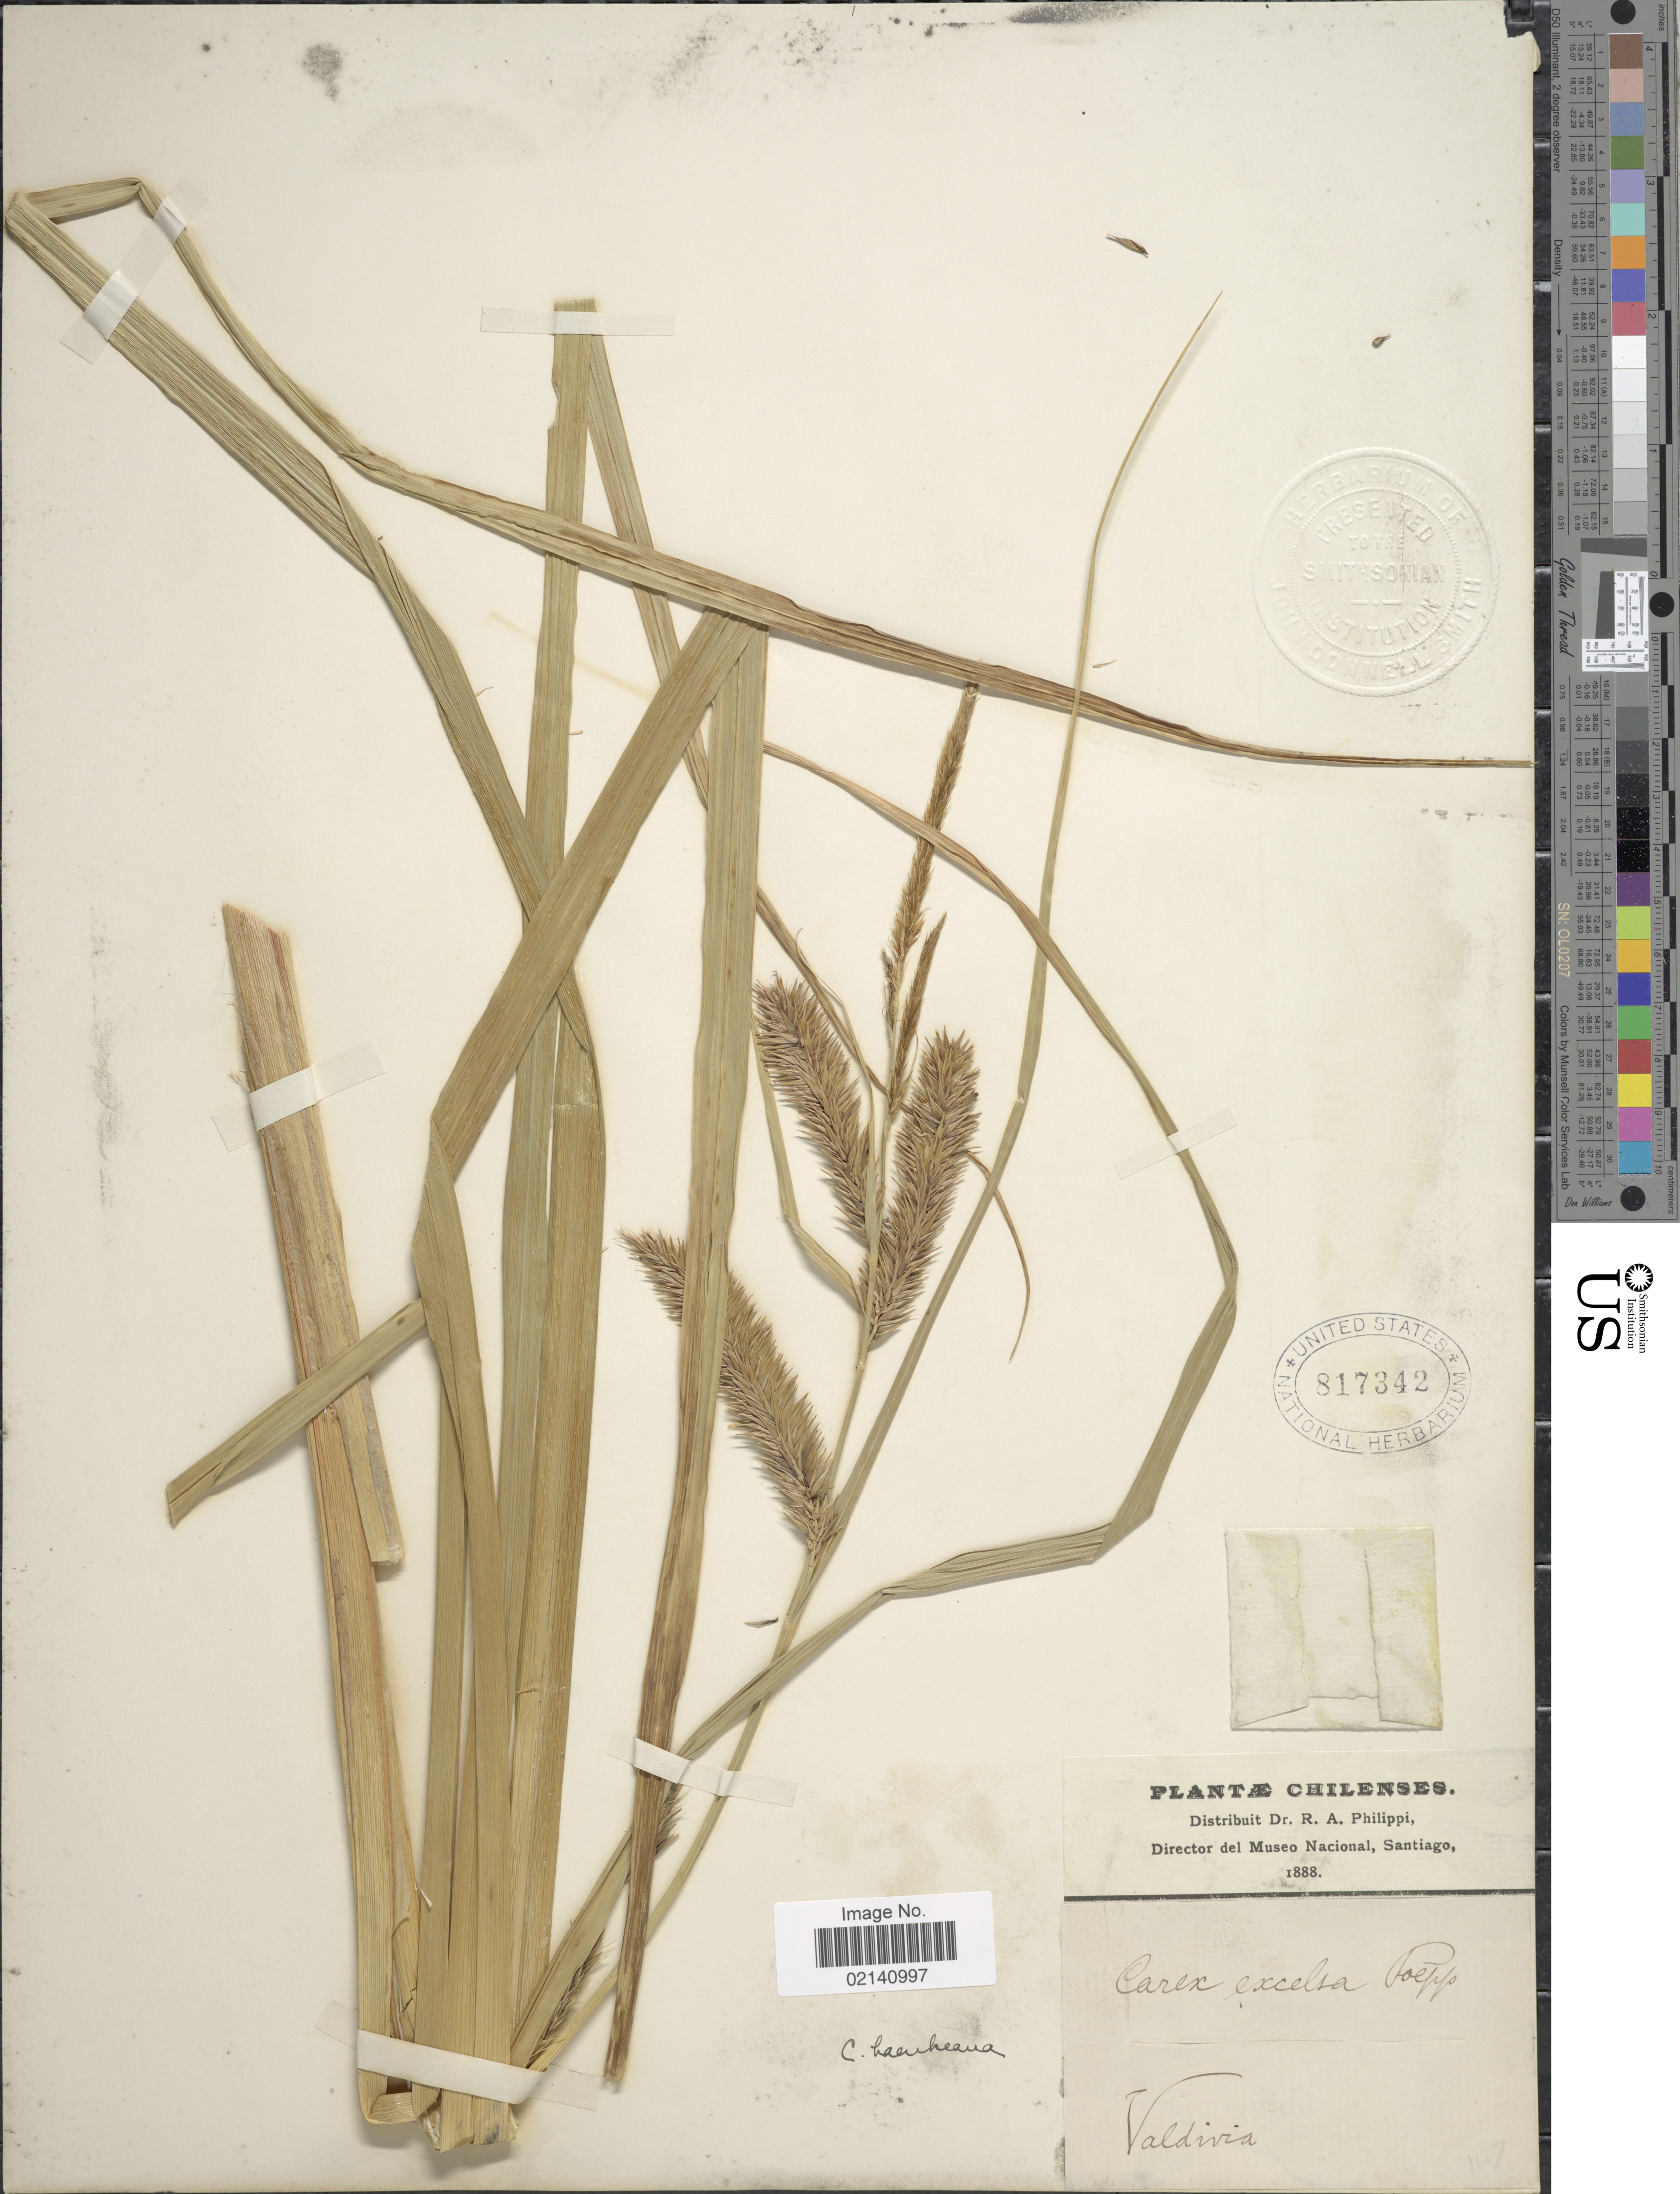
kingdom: Plantae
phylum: Tracheophyta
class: Liliopsida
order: Poales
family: Cyperaceae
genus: Carex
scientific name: Carex haenkeana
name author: J. Presl & C. Presl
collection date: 1888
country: Chile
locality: Chilenses, Valdivia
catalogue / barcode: US 817342